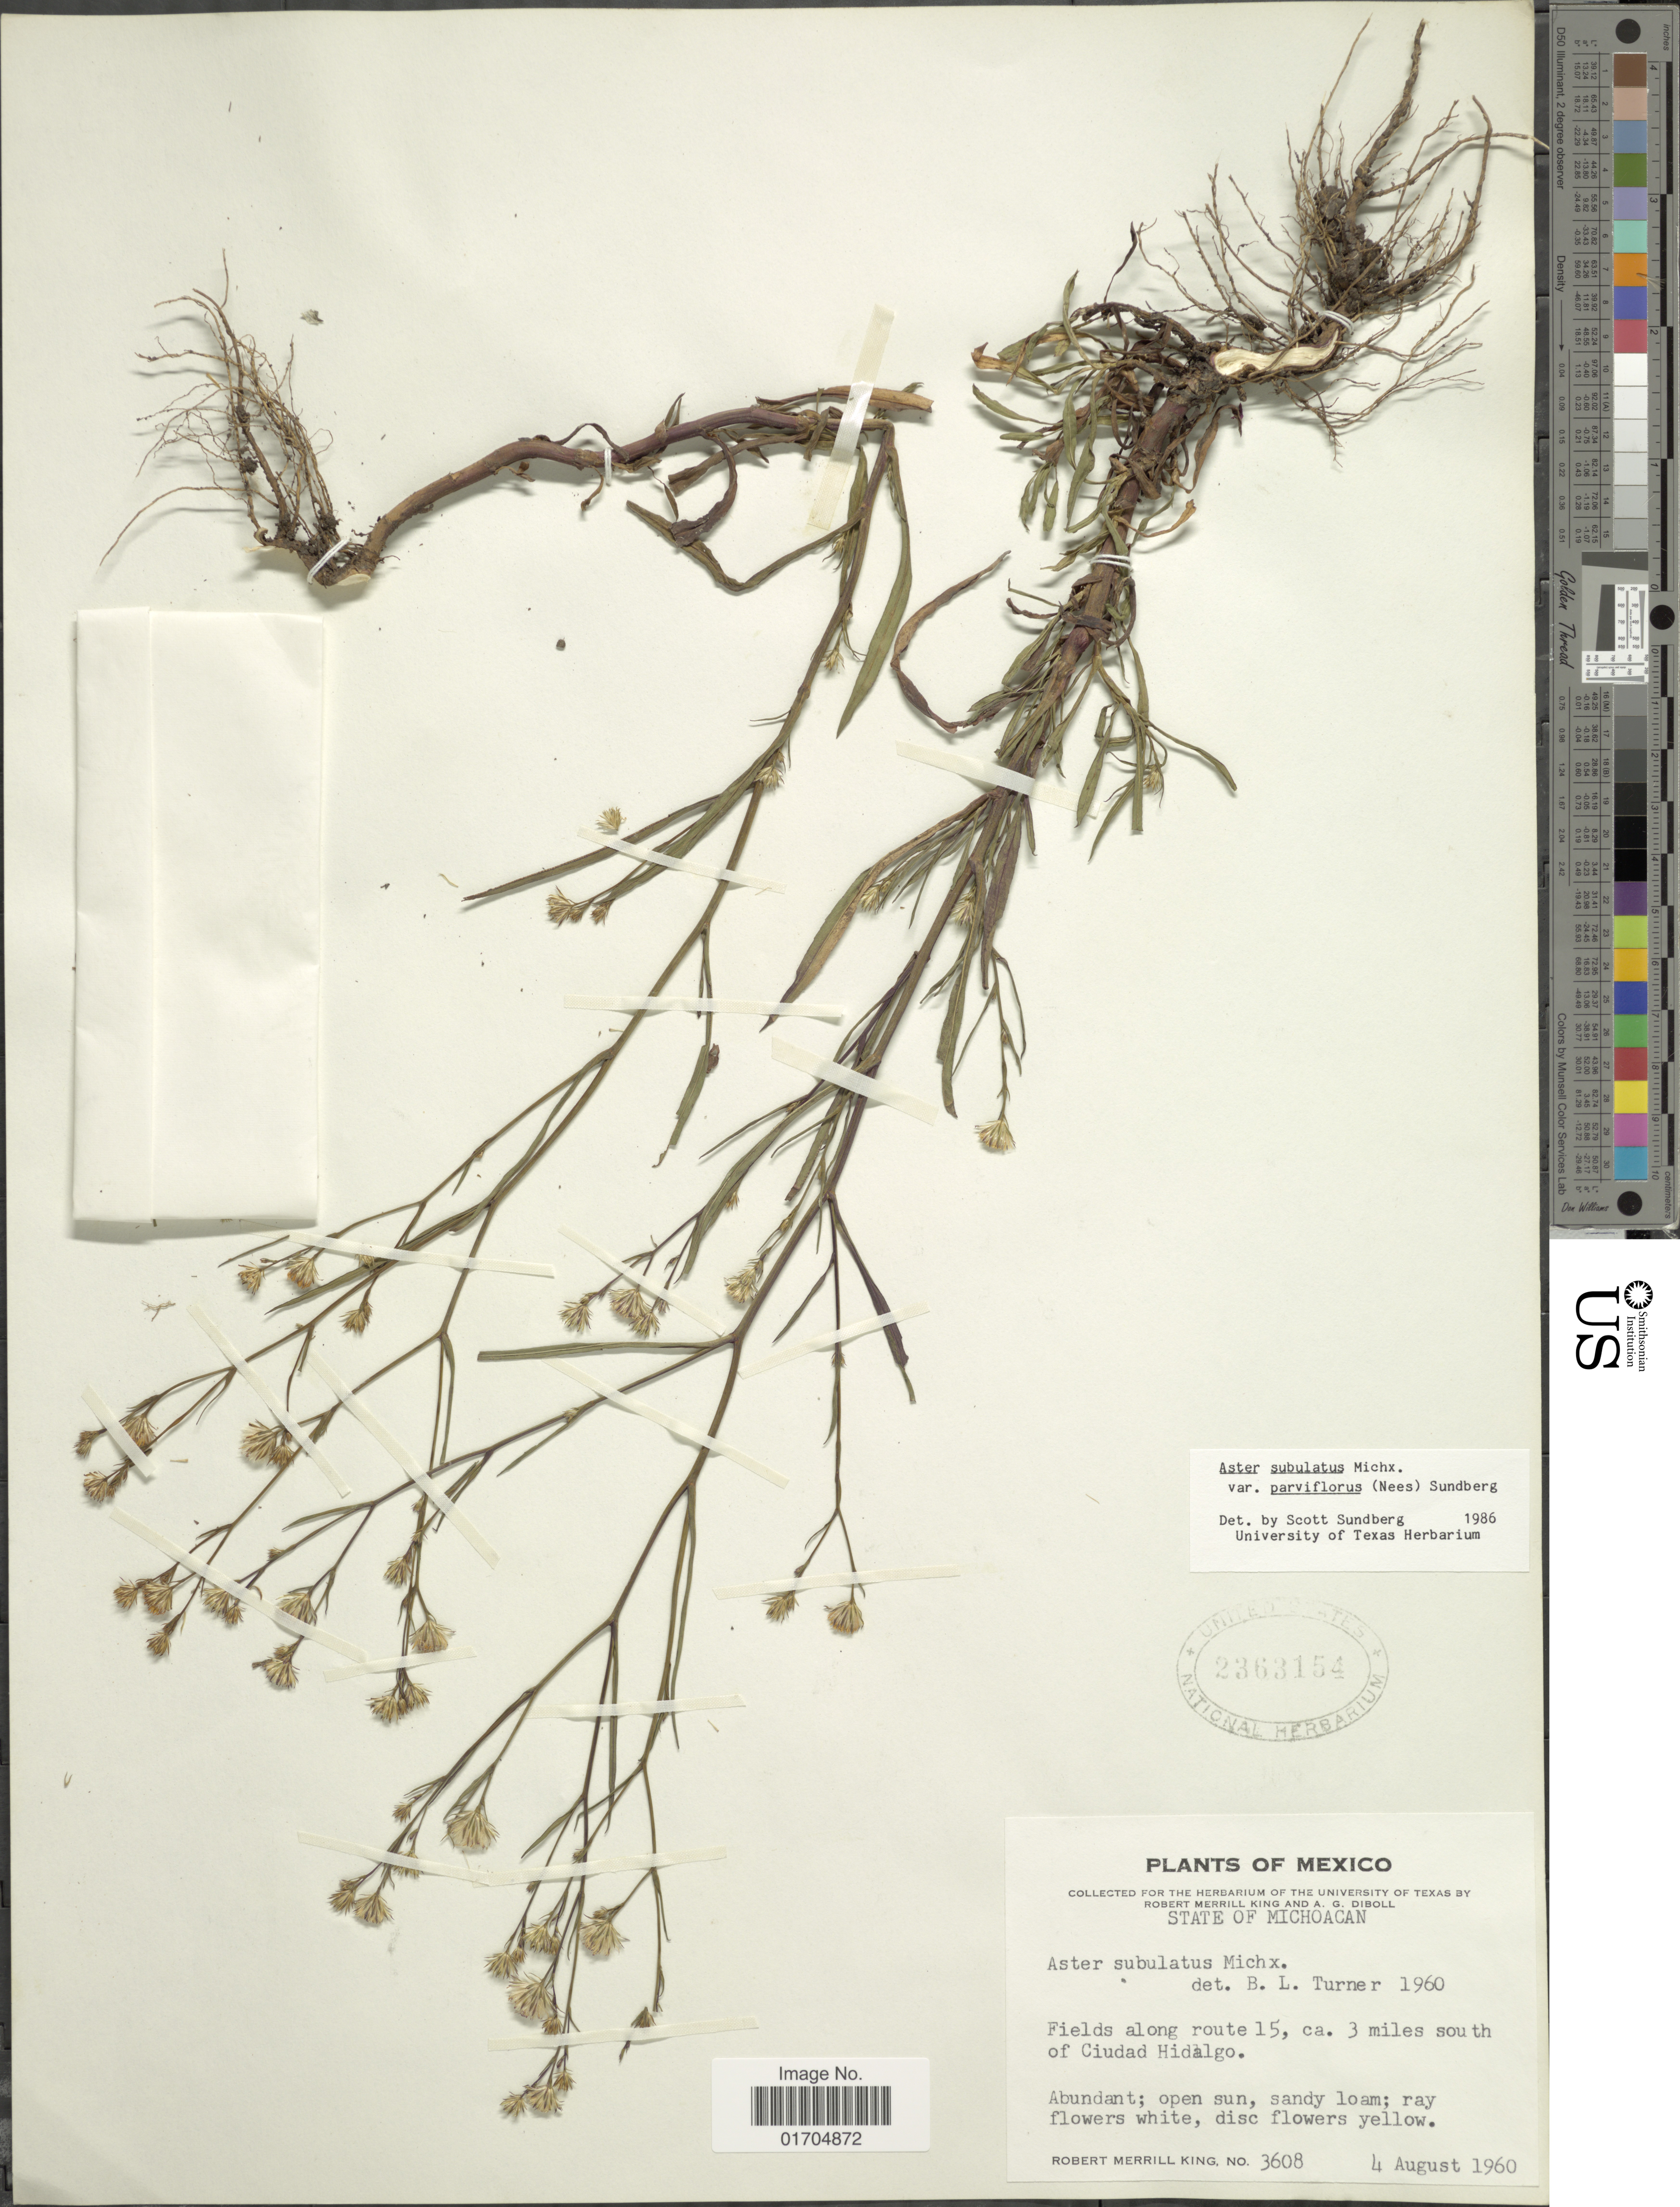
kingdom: Plantae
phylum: Tracheophyta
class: Magnoliopsida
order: Asterales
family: Asteraceae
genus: Symphyotrichum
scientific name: Symphyotrichum subulatum var. parviflorum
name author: (Nees) S.D. Sundb.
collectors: R. M. King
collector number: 3608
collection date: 1960-08-04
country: Mexico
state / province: Michoacán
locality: Fields along route 15, ca. 3 miles south of Ciudad Hidalgo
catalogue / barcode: US 2363154